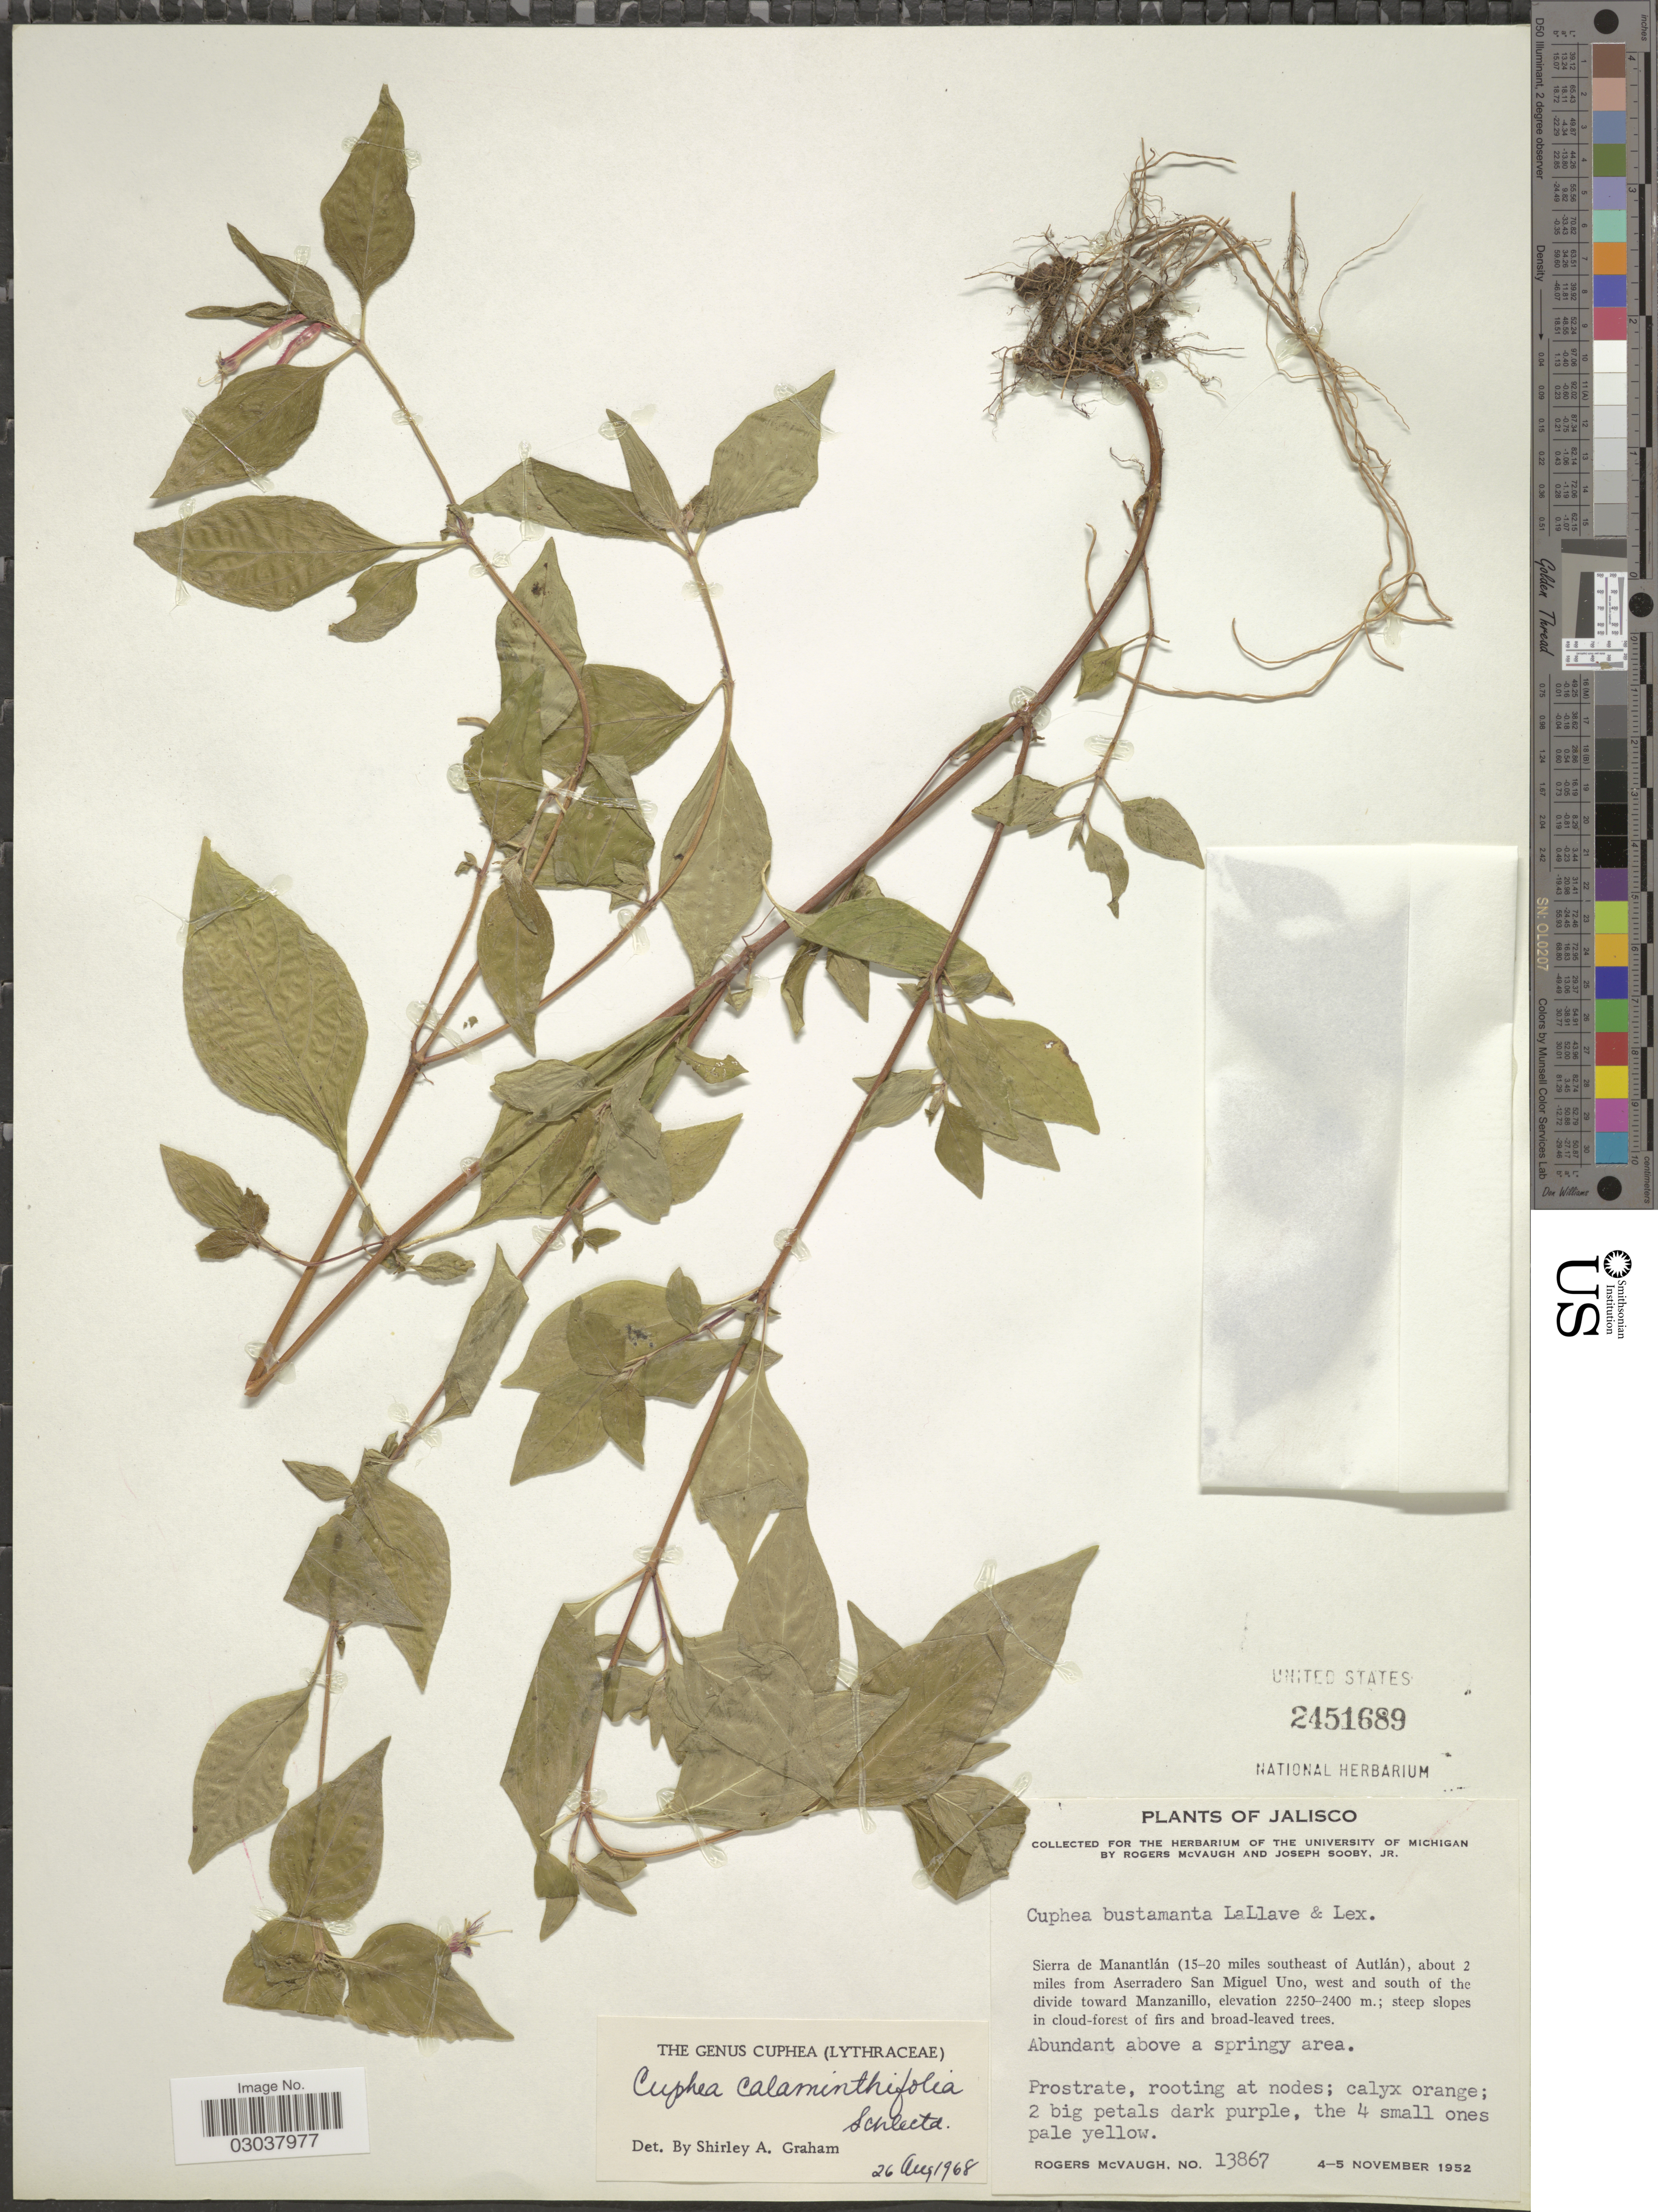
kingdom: Plantae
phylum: Tracheophyta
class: Magnoliopsida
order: Myrtales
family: Lythraceae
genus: Cuphea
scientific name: Cuphea calaminthifolia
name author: Schltdl.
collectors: R. McVaugh & J. Sooby Jr.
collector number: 13867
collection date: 1952-11-04/1952-11-05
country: Mexico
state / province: Jalisco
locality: Sierra de Manantlán (15-20 miles southeast of Autlán), about 2 miles from Aserradero San Miguel Uno, west and south of the divide toward Manzanillo.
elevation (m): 2250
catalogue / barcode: US 2451689